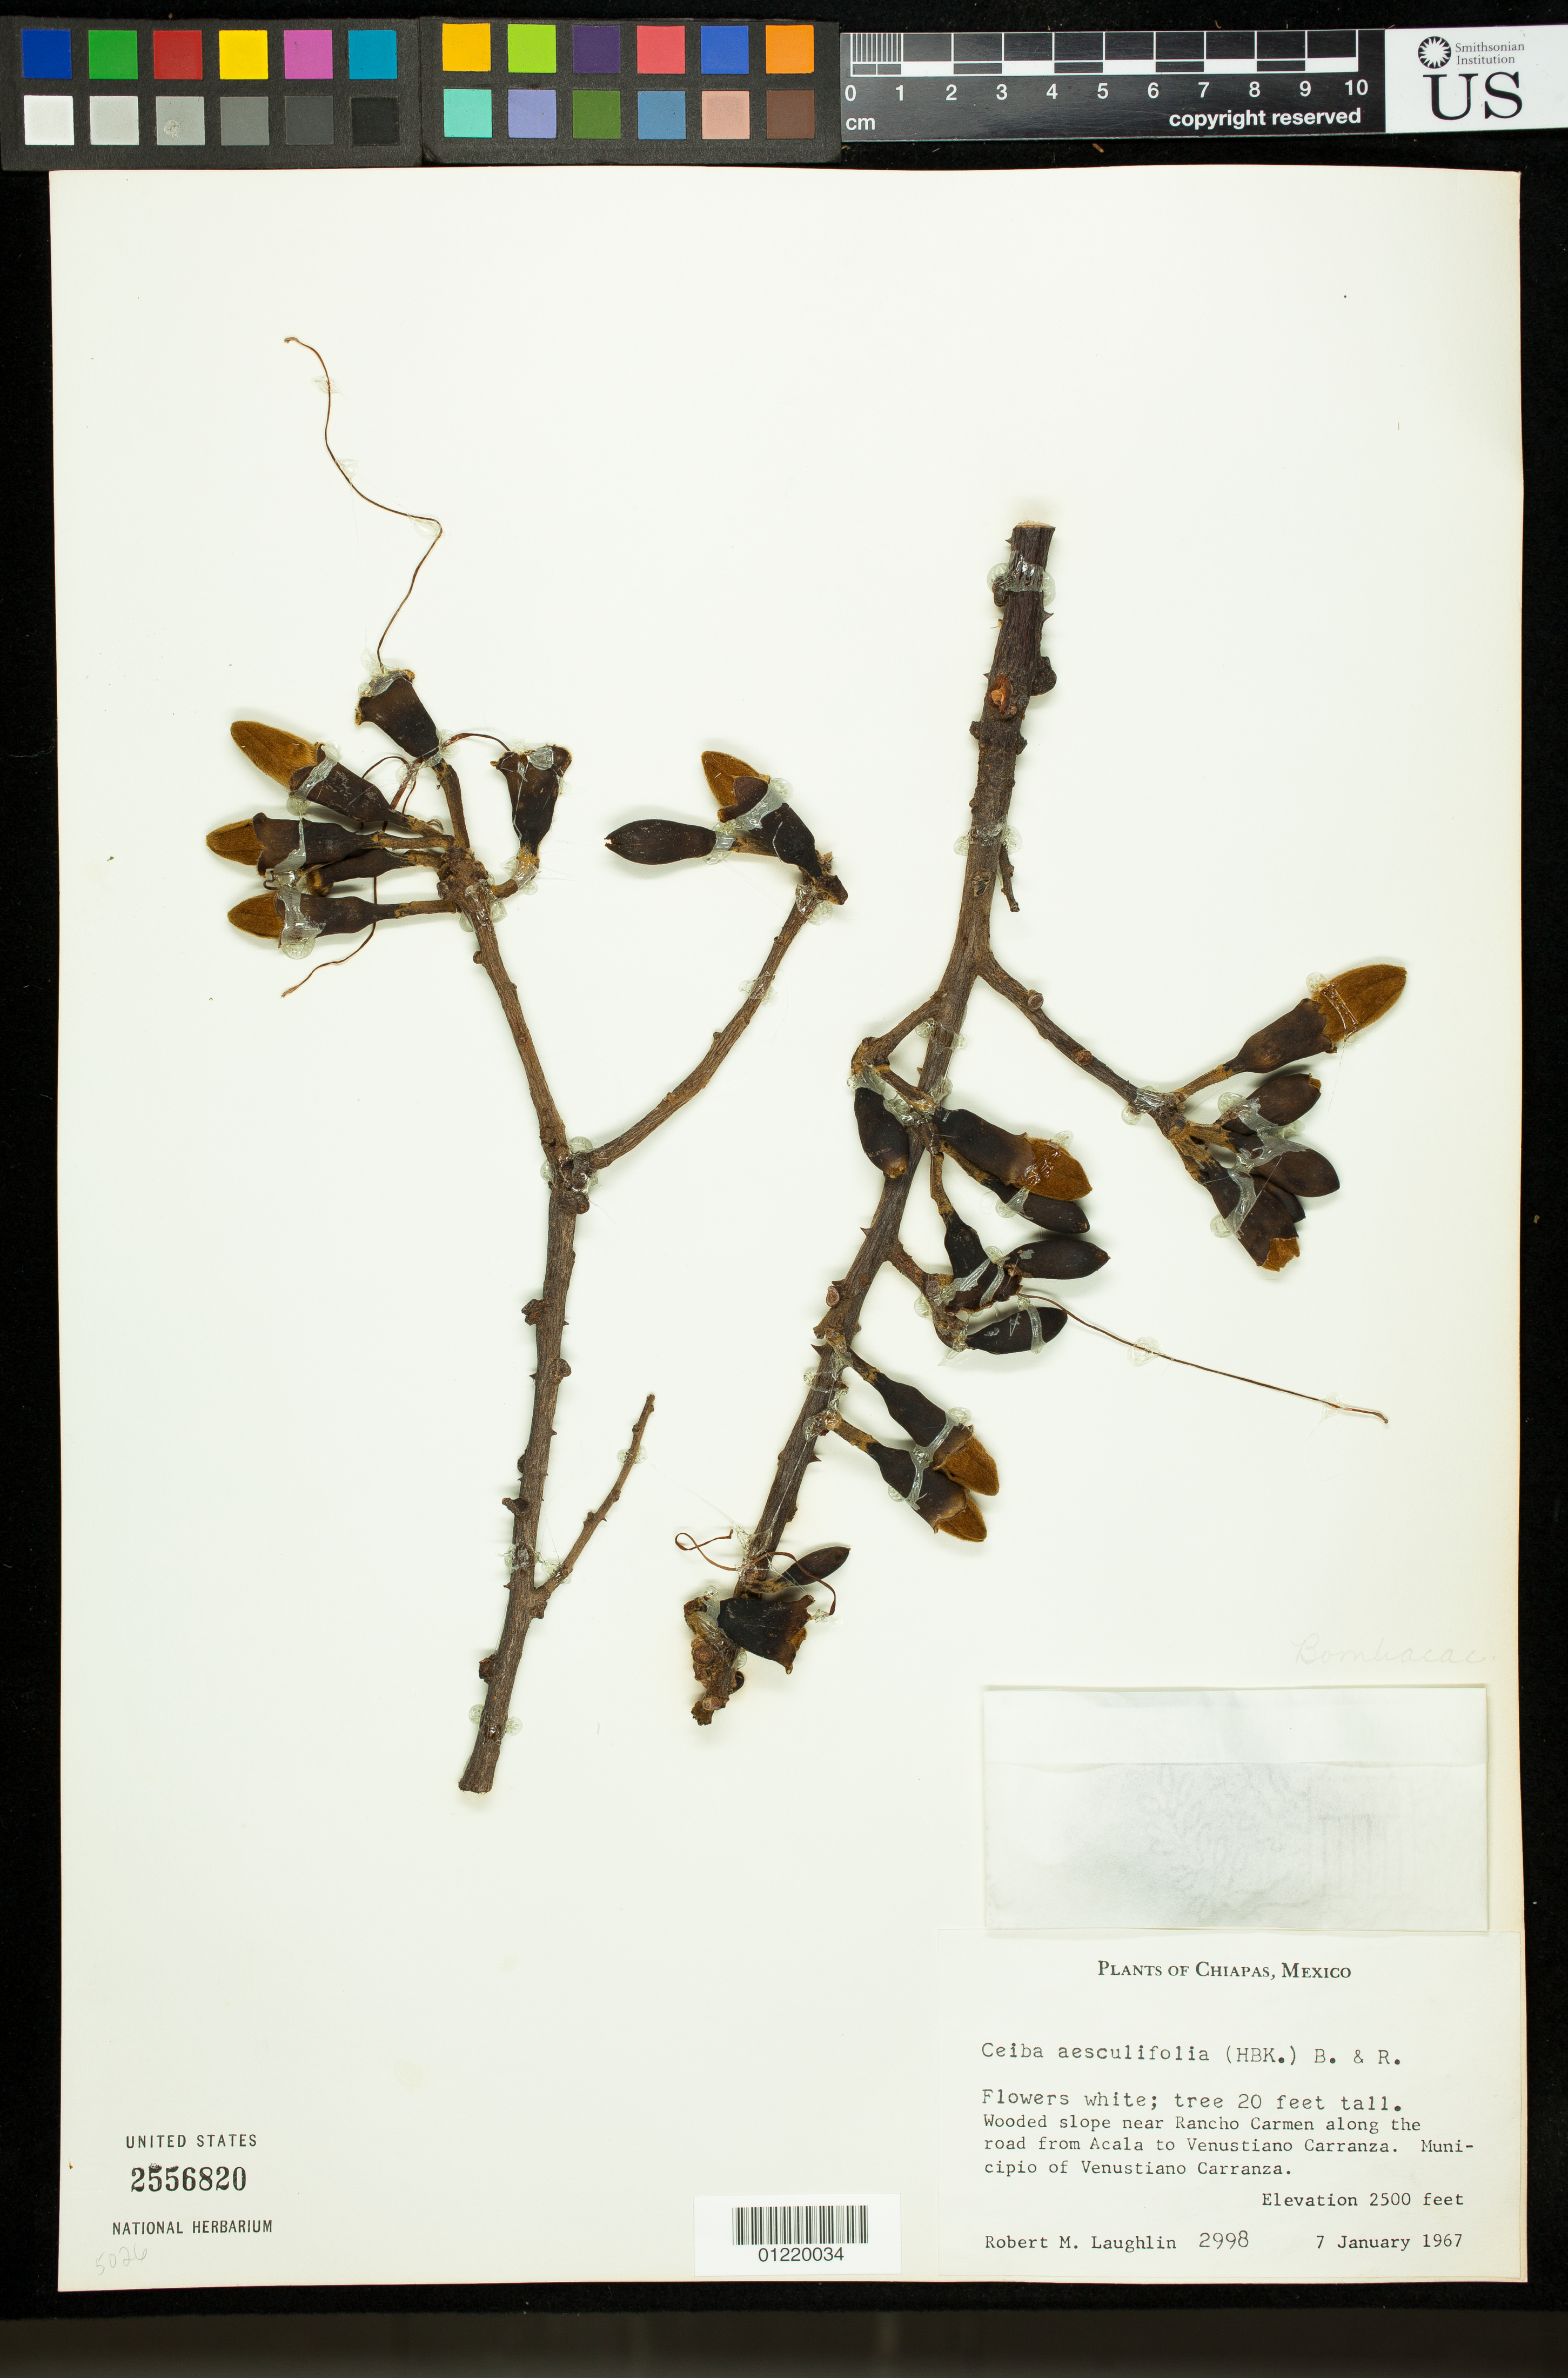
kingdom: Plantae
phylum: Tracheophyta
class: Magnoliopsida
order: Malvales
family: Malvaceae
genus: Ceiba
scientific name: Ceiba aesculifolia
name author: (Kunth) Britten & Baker f.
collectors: R. M. Laughlin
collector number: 2998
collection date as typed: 1/7/1967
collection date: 1967-01-07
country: Mexico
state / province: Chiapas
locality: Wooded Slope near Rancho Carmen along the road from Acala to Venustiano Carranza. Municipio of Venustiano Carranza.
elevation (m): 762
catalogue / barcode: US 2556820